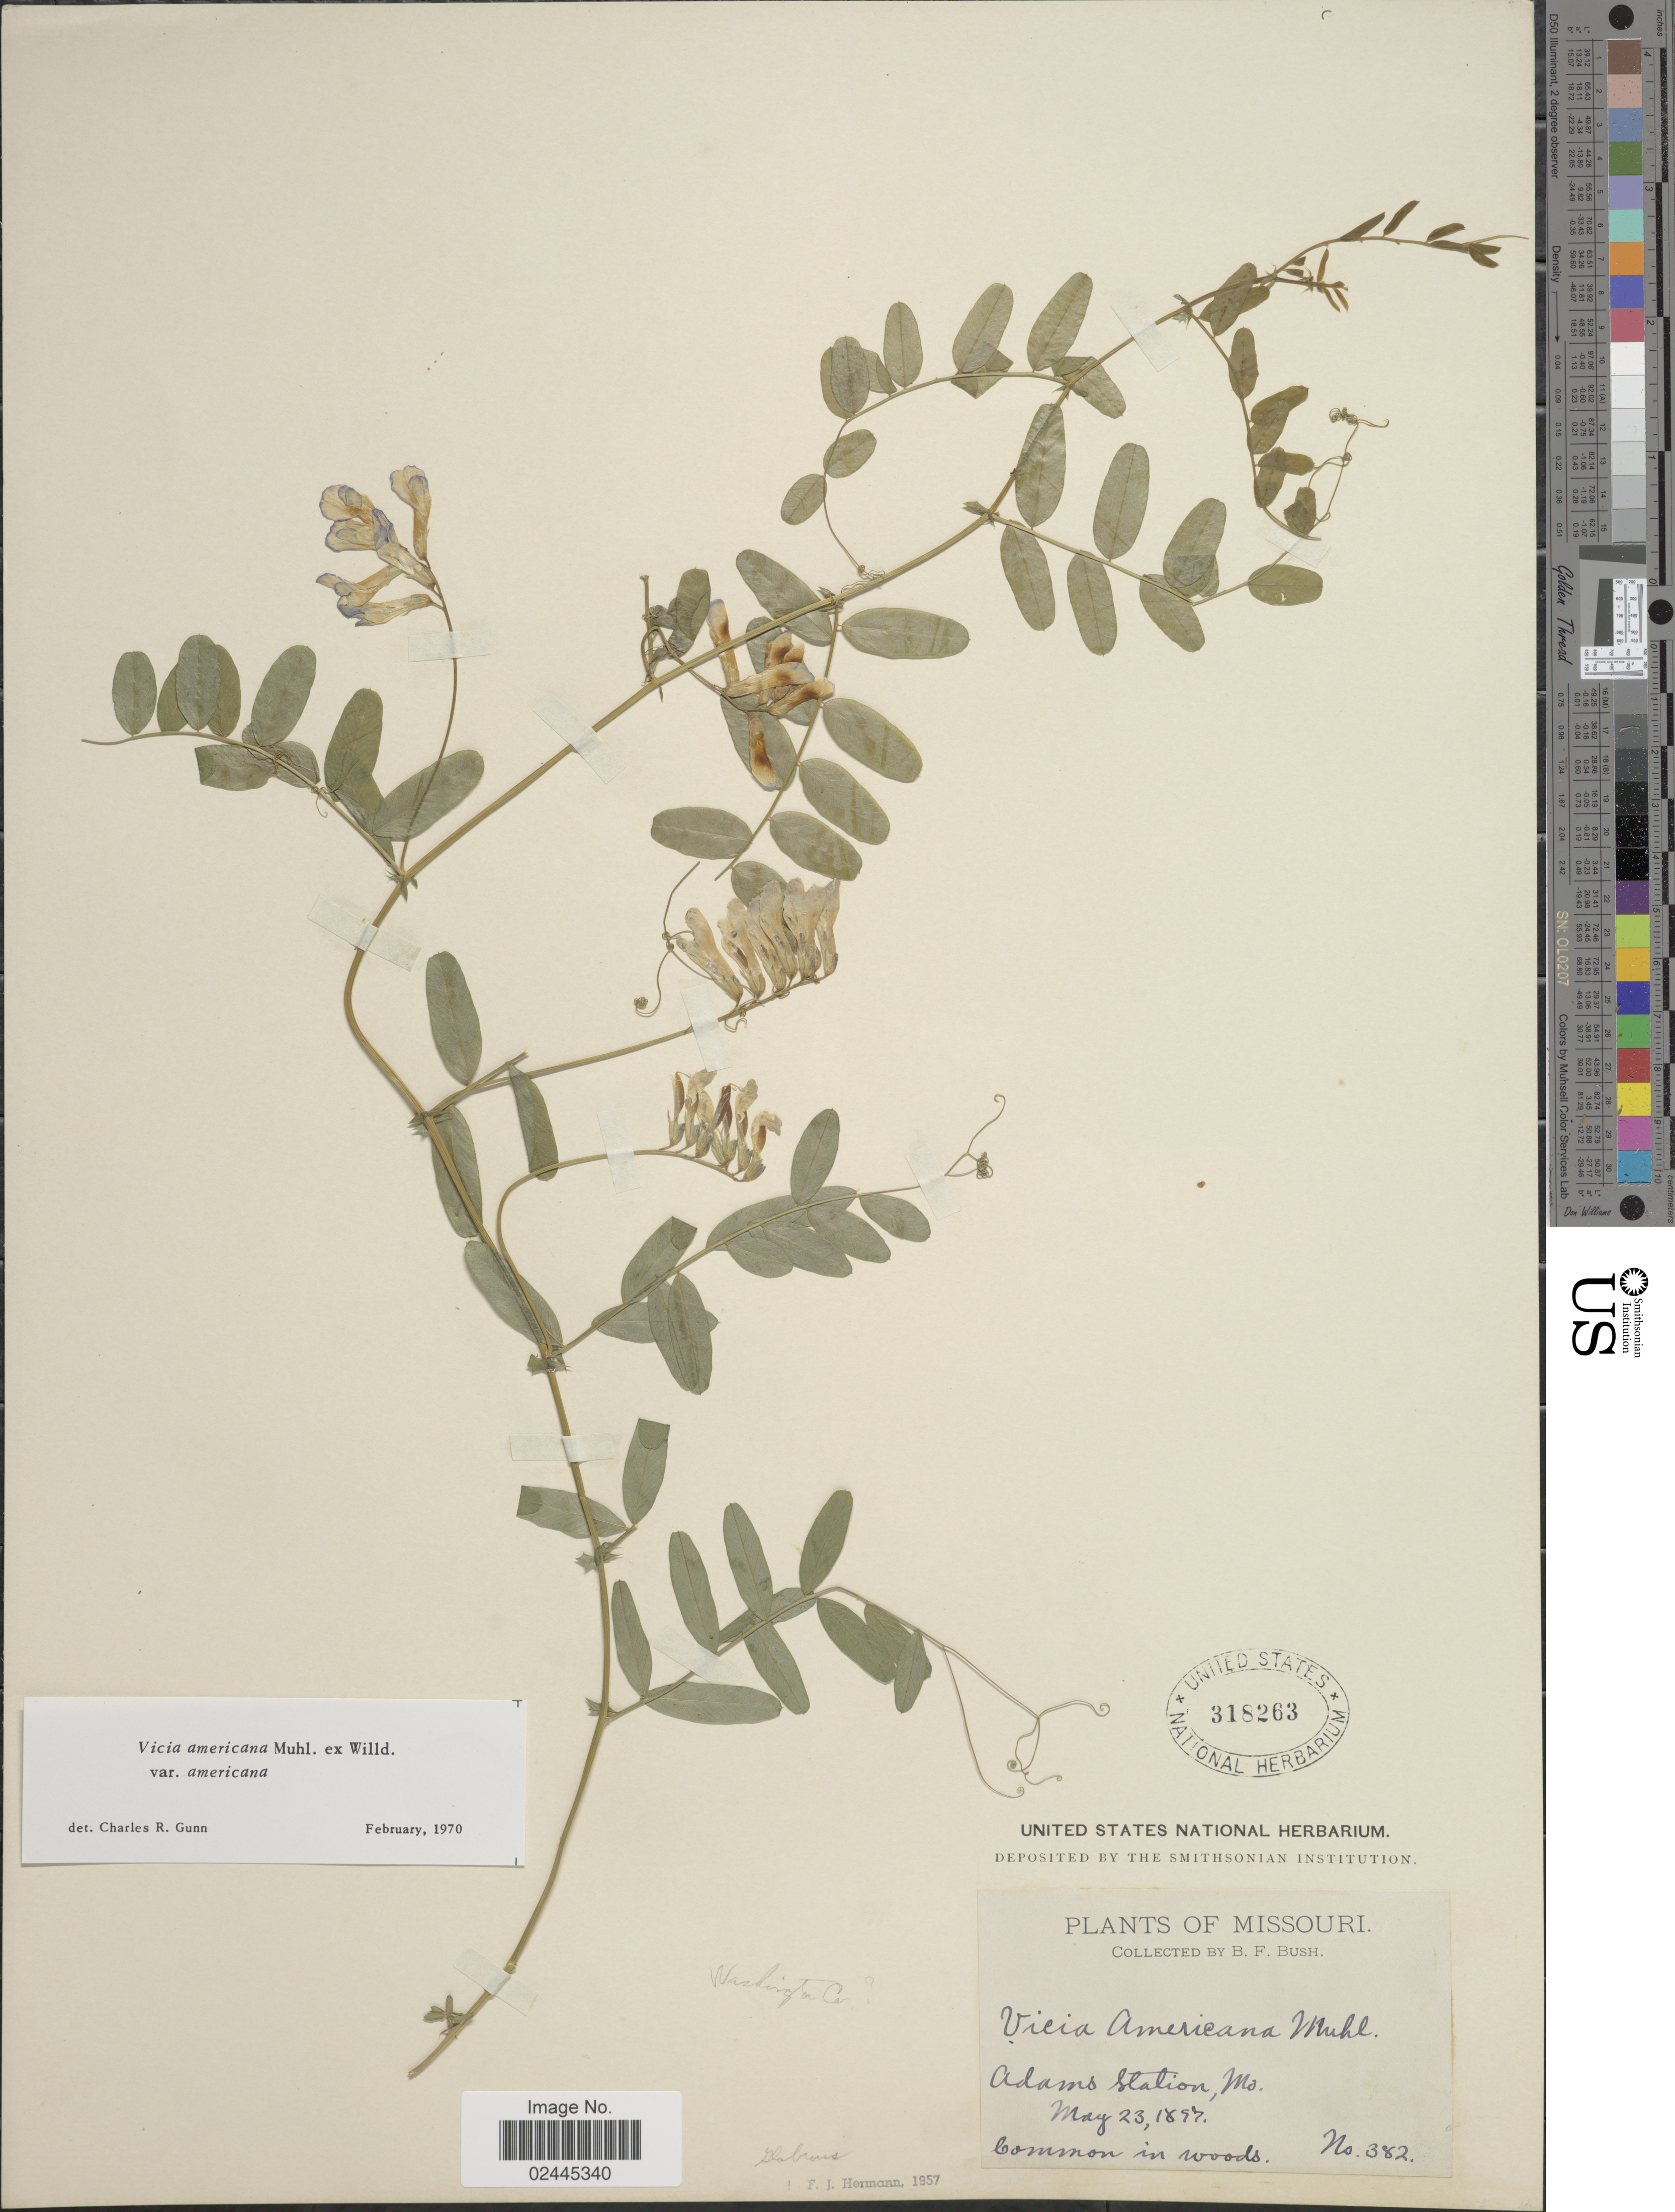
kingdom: Plantae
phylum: Tracheophyta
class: Magnoliopsida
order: Fabales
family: Fabaceae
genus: Vicia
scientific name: Vicia americana var. americana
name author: Muhl. ex Willd.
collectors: B. F. Bush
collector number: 382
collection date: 1897-05-23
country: United States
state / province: Missouri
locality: Adams Station, Mo. Washington Co.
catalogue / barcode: US 318263